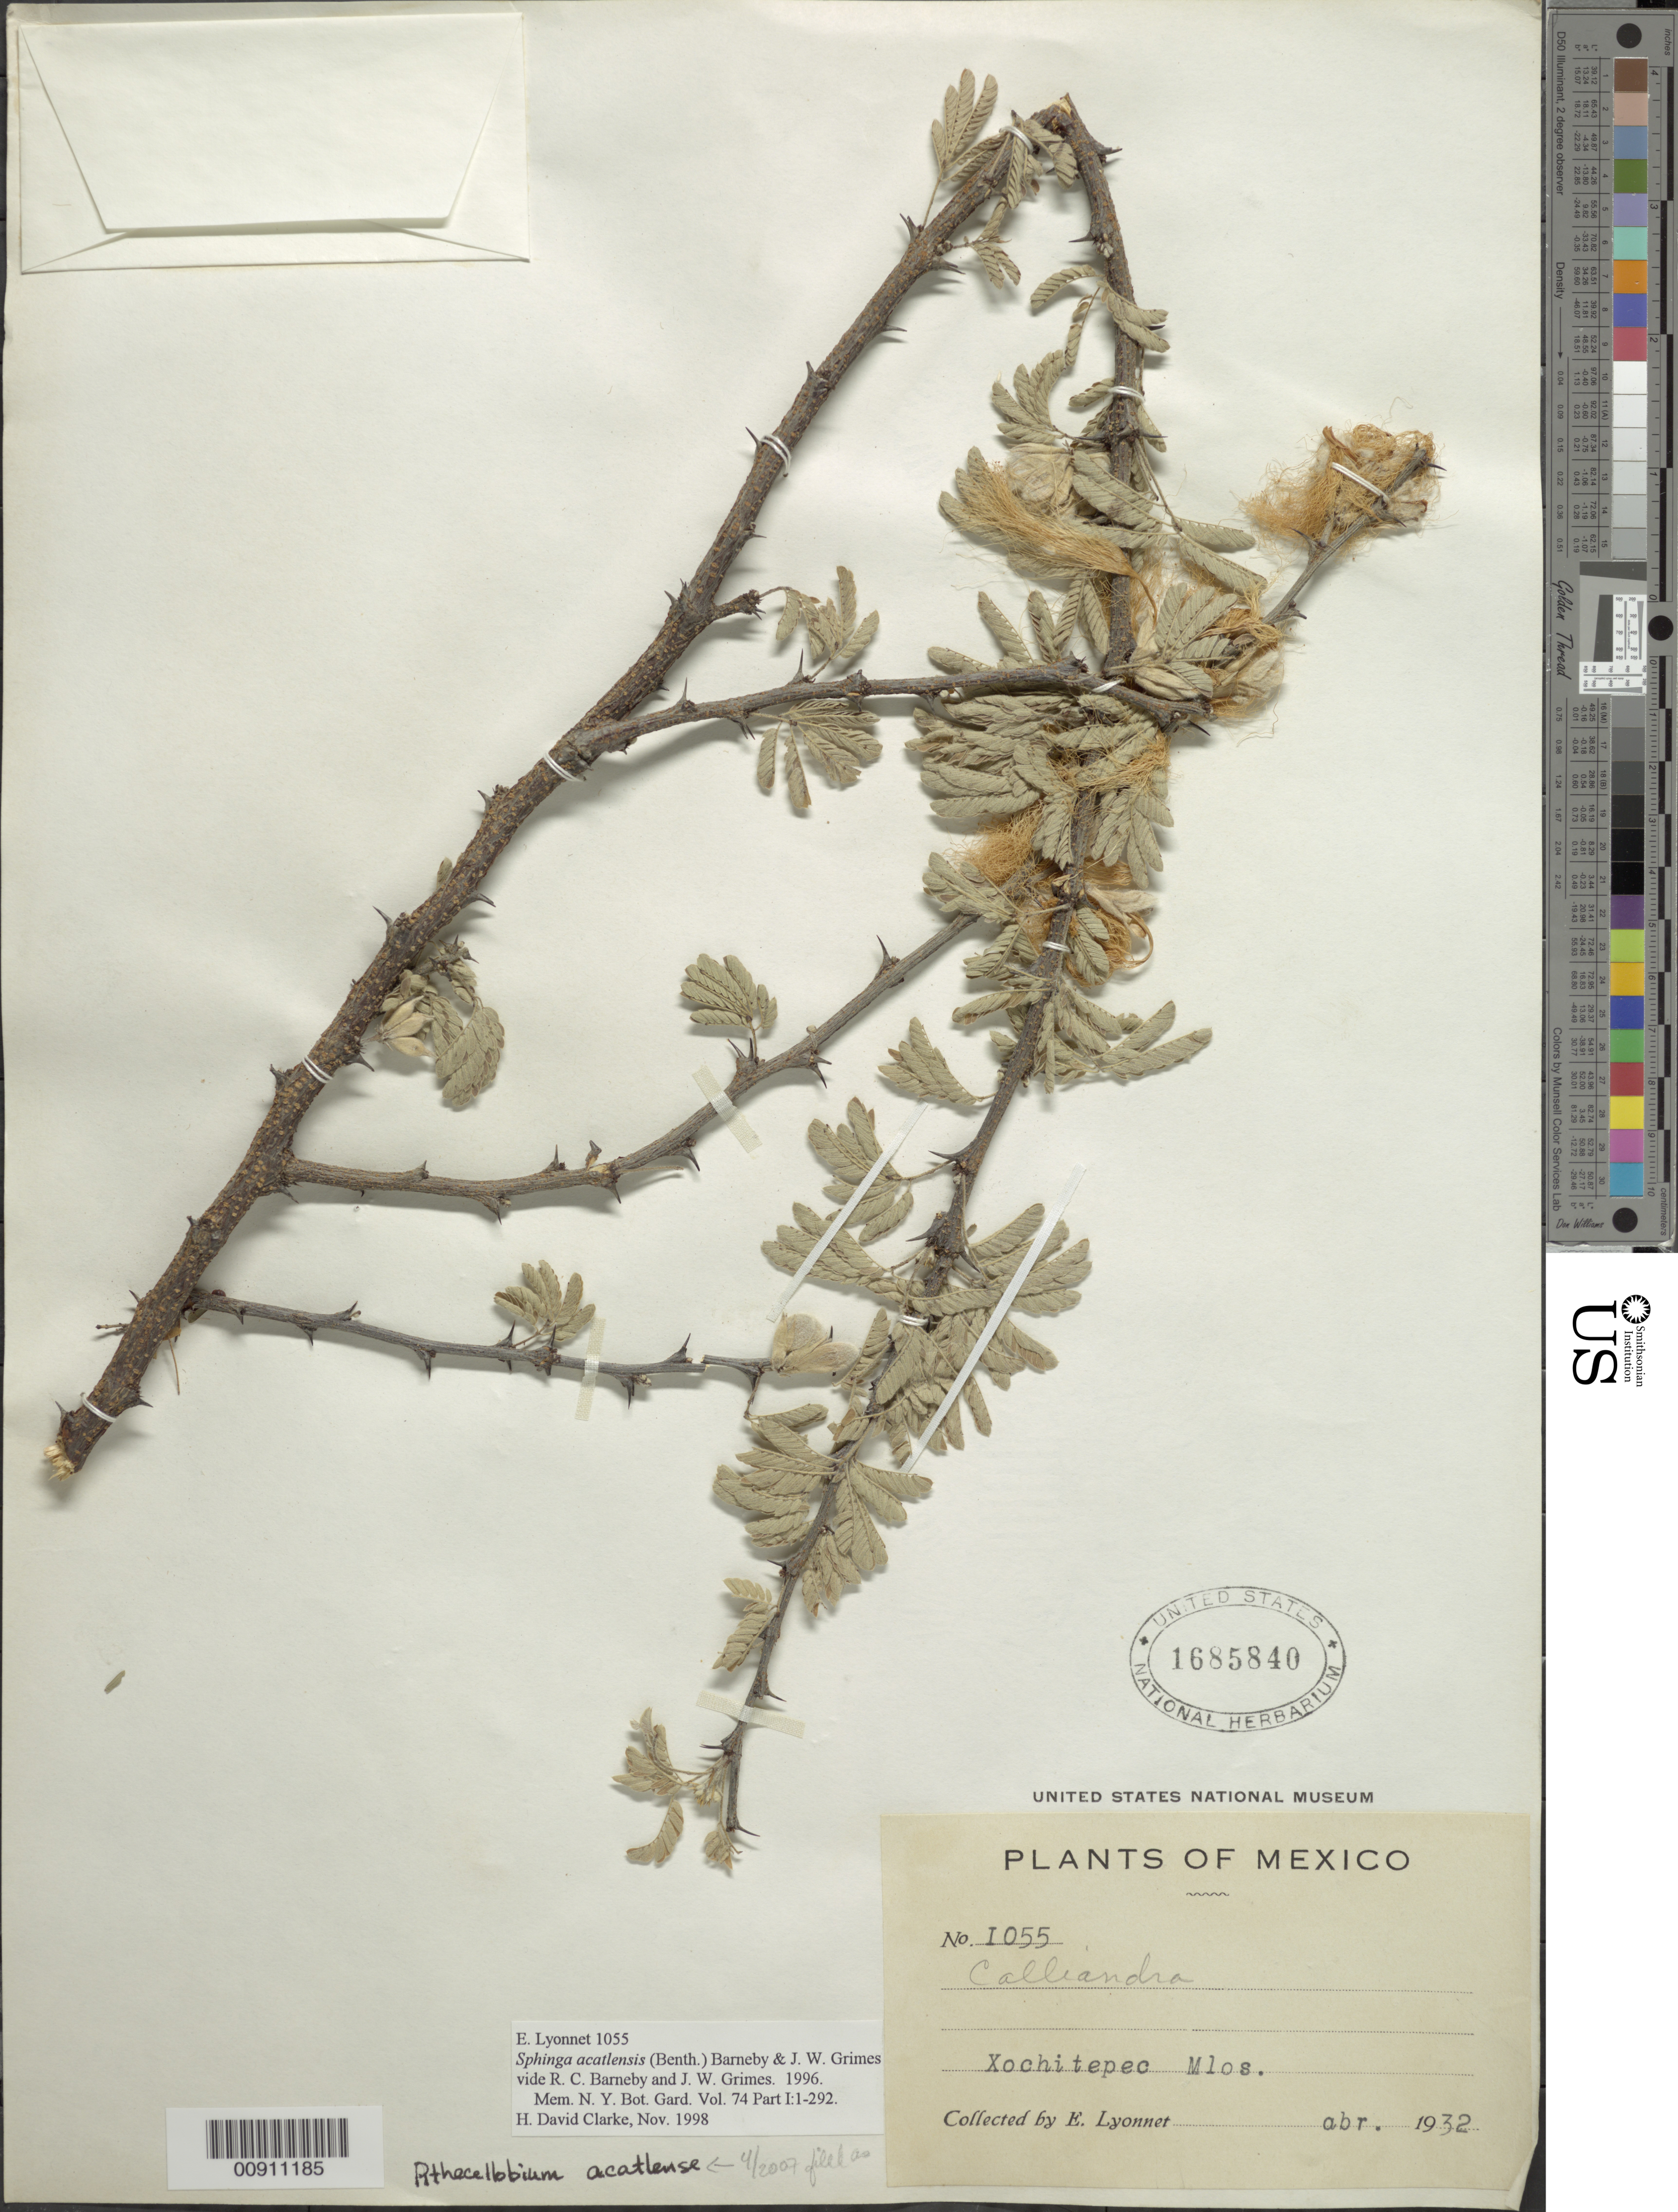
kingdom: Plantae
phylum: Tracheophyta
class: Magnoliopsida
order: Fabales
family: Fabaceae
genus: Sphinga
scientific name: Sphinga acatlensis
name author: (Benth.) Barneby & J.W. Grimes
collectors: Bro. E. Lyonnet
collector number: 1055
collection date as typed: Apr 1932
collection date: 1932-04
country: Mexico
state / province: Morelos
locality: Xochitepec, Morelos.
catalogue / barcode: US 1685840